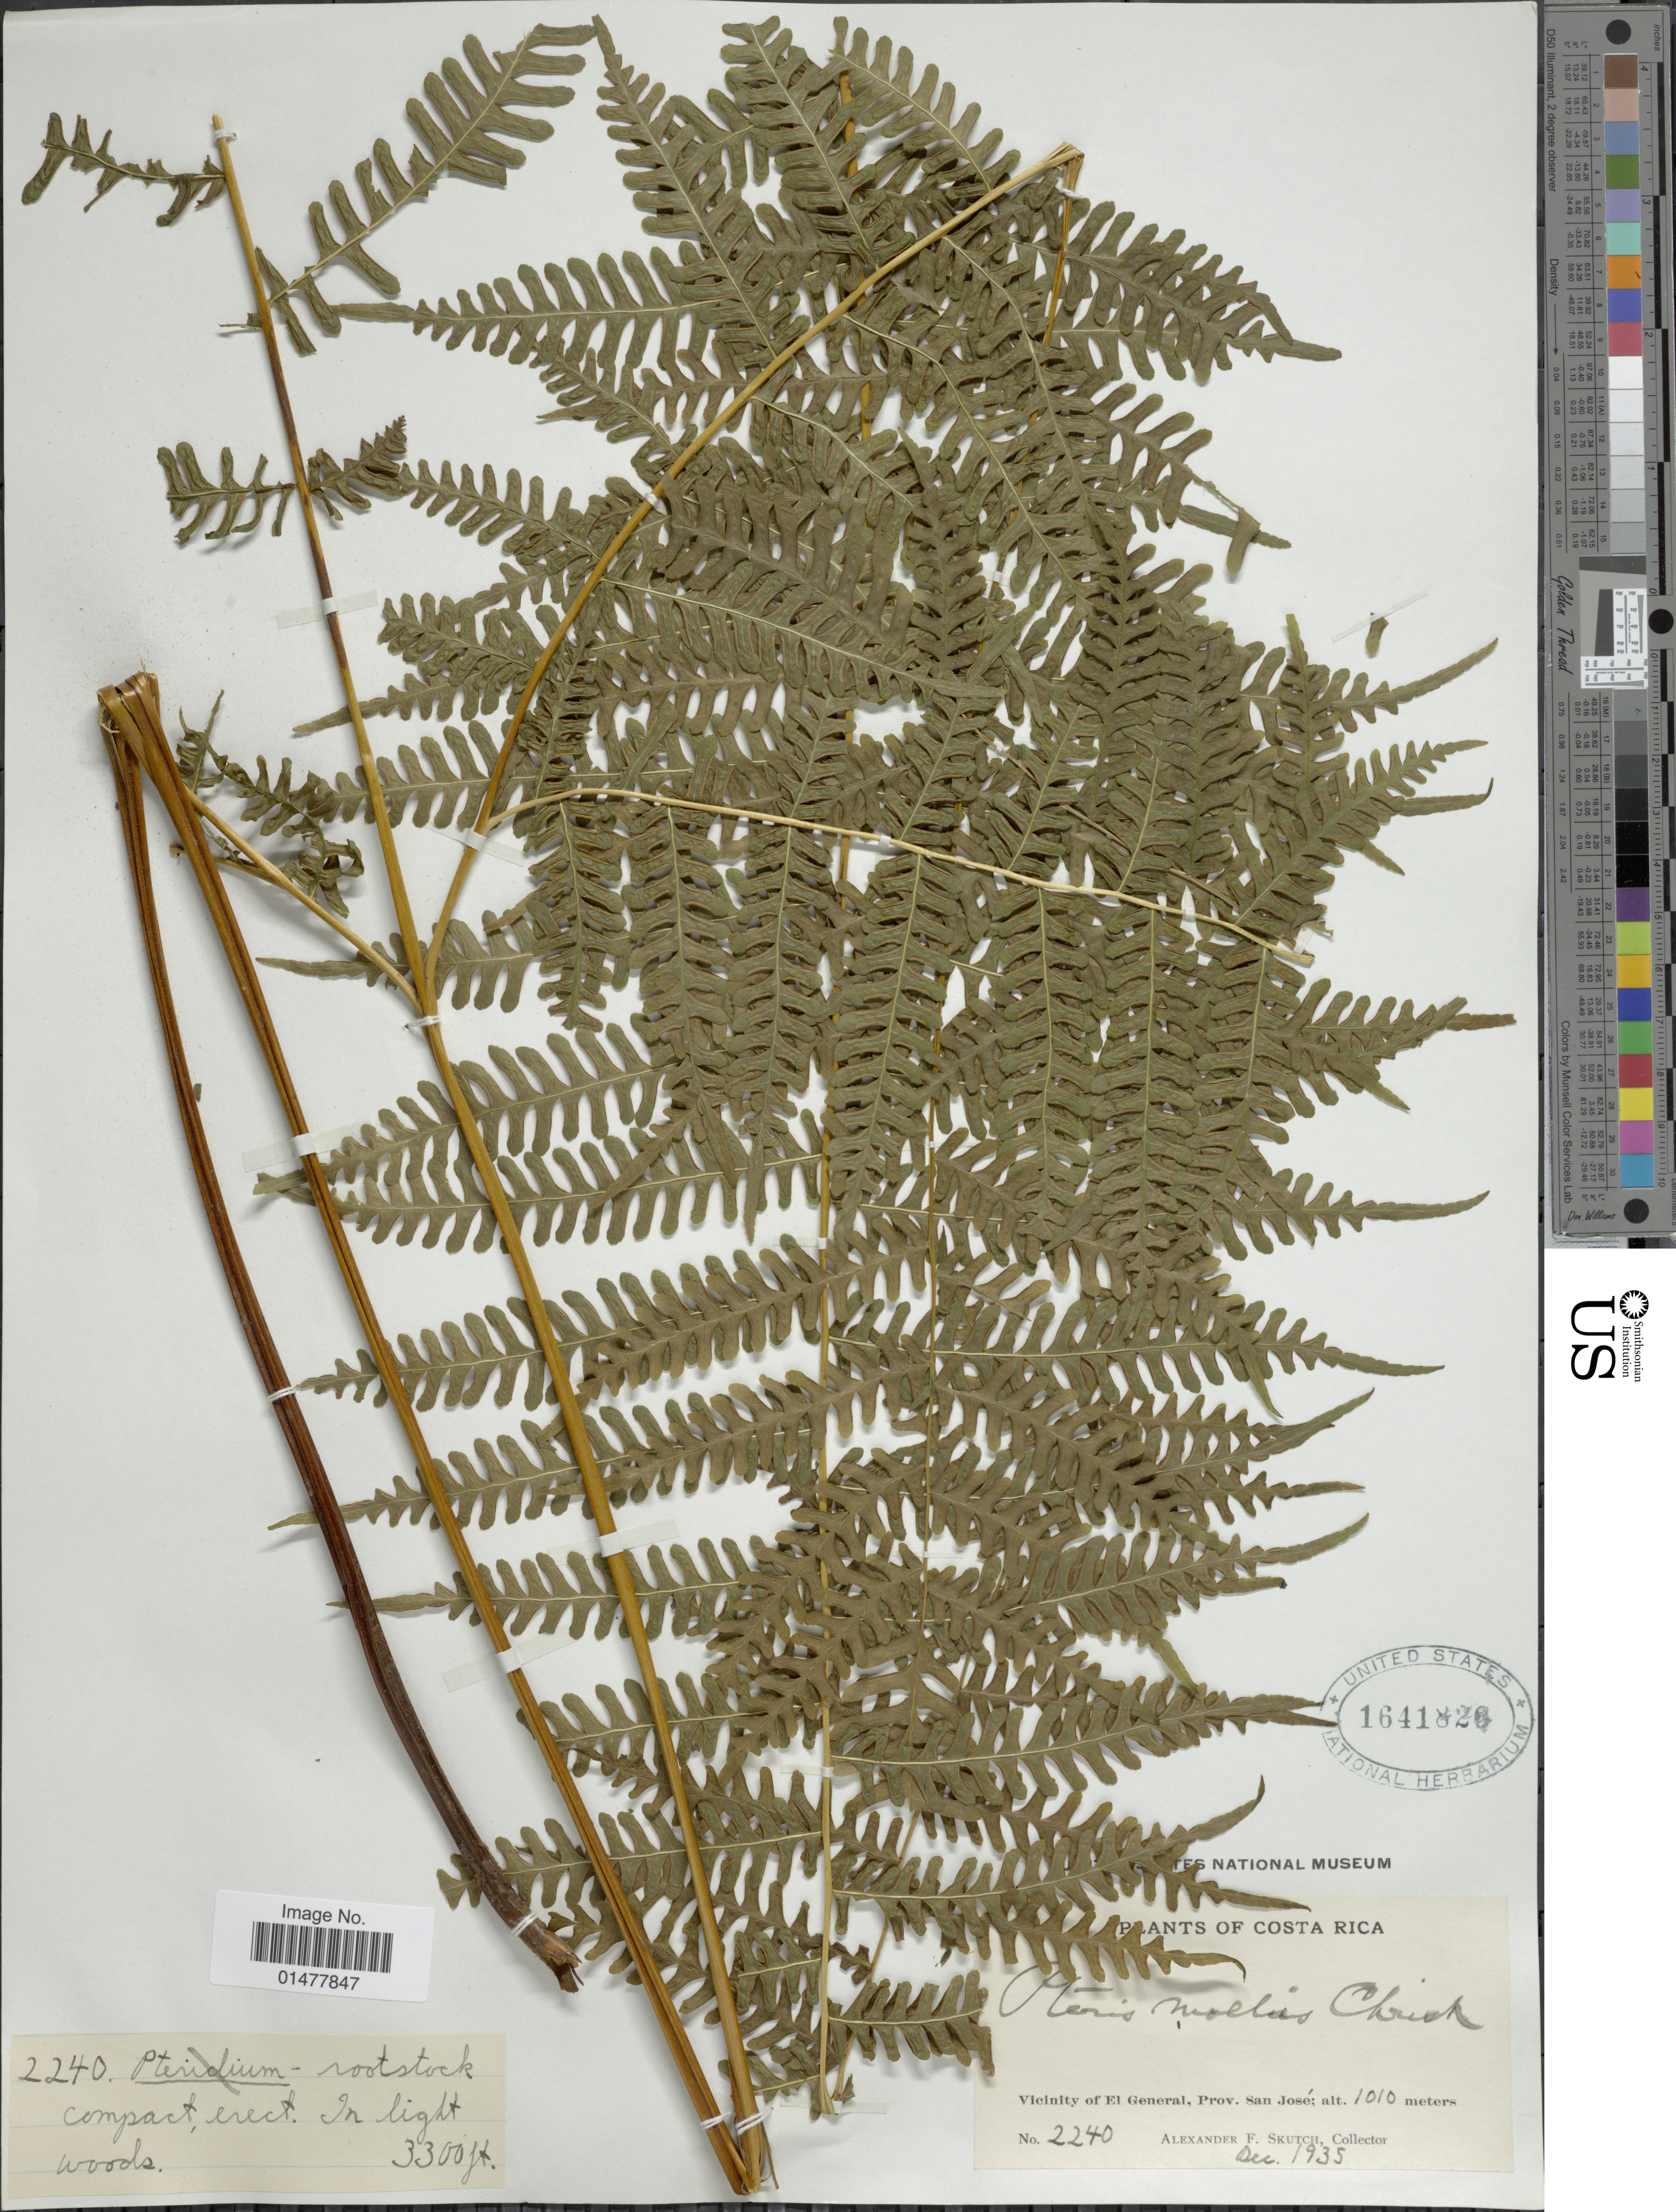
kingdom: Plantae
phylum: Tracheophyta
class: Polypodiopsida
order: Polypodiales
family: Pteridaceae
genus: Pteris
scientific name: Pteris muricella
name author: Fée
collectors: A. F. Skutch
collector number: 2240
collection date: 1935-12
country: Costa Rica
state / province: San José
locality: Plants of Costa Rica, Vicinity of El General, Prov. San José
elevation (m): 1010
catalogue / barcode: US 1641826